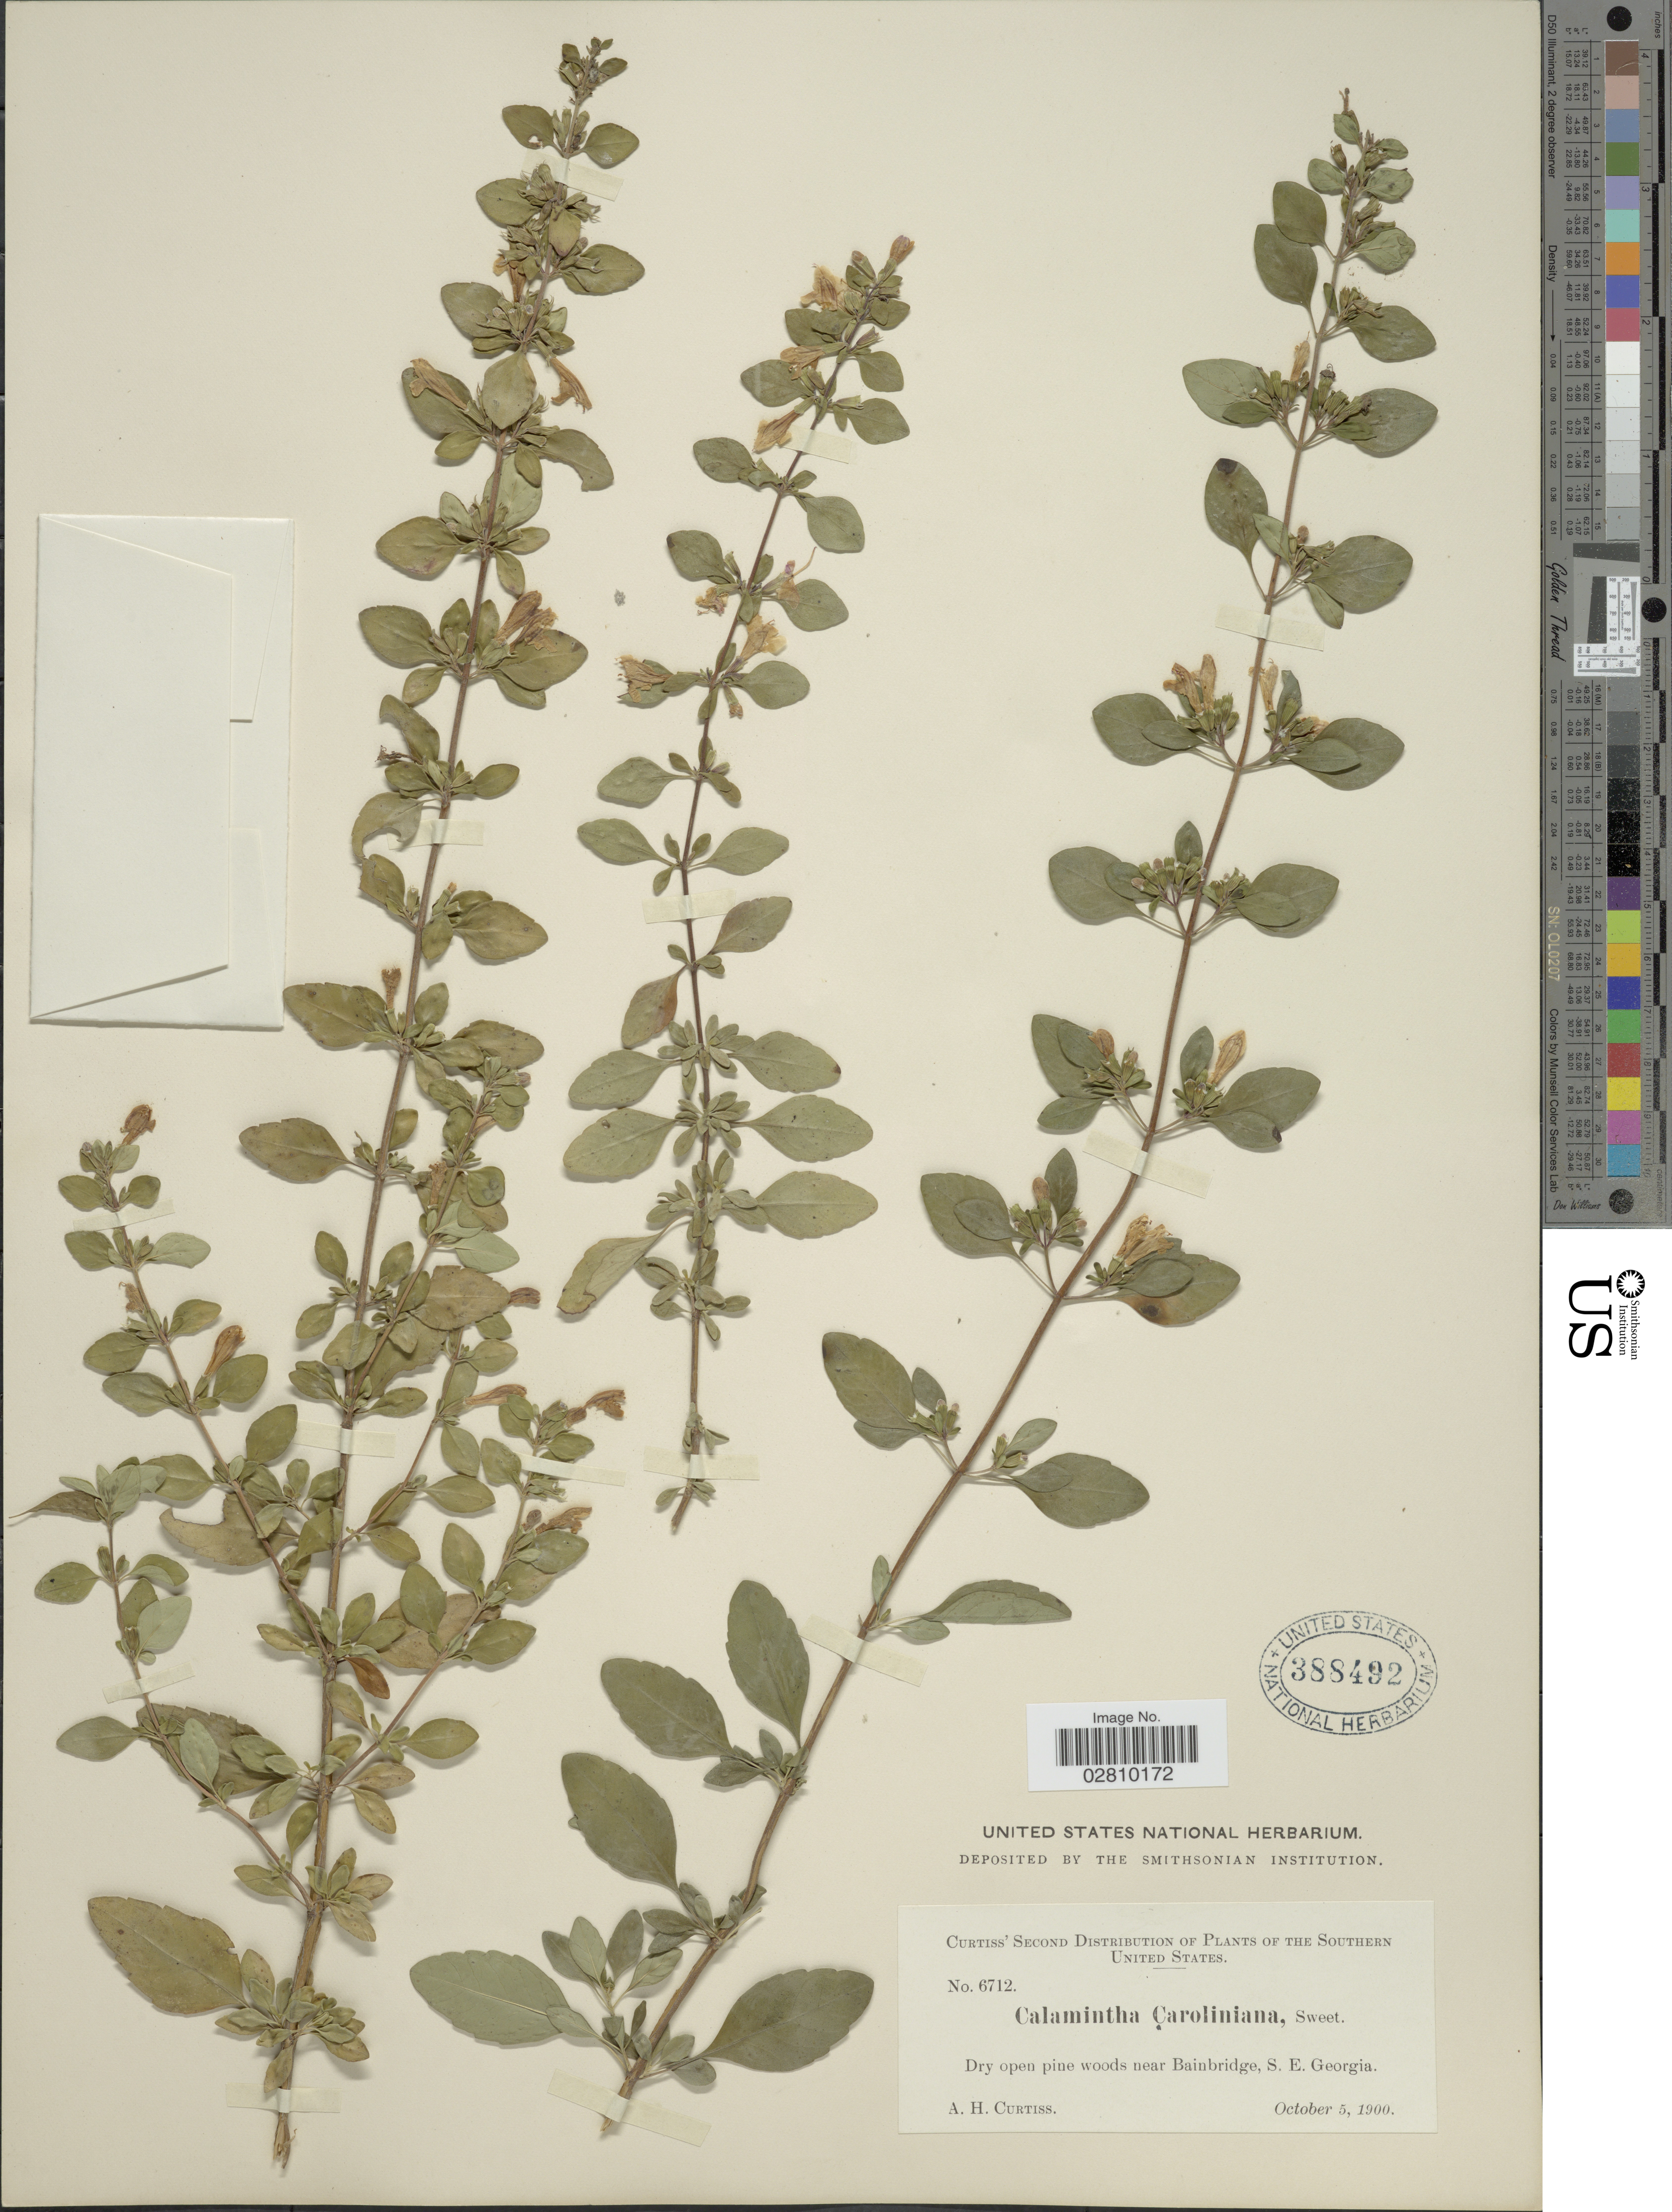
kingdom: Plantae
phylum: Tracheophyta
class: Magnoliopsida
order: Lamiales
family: Lamiaceae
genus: Clinopodium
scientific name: Clinopodium carolinianum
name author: Mill.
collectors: A. H. Curtiss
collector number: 6712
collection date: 1900-10-05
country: United States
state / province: Georgia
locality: Southern United States. Dry open pine woods near Bainbridge, S.E. Georgia.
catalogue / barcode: US 388492